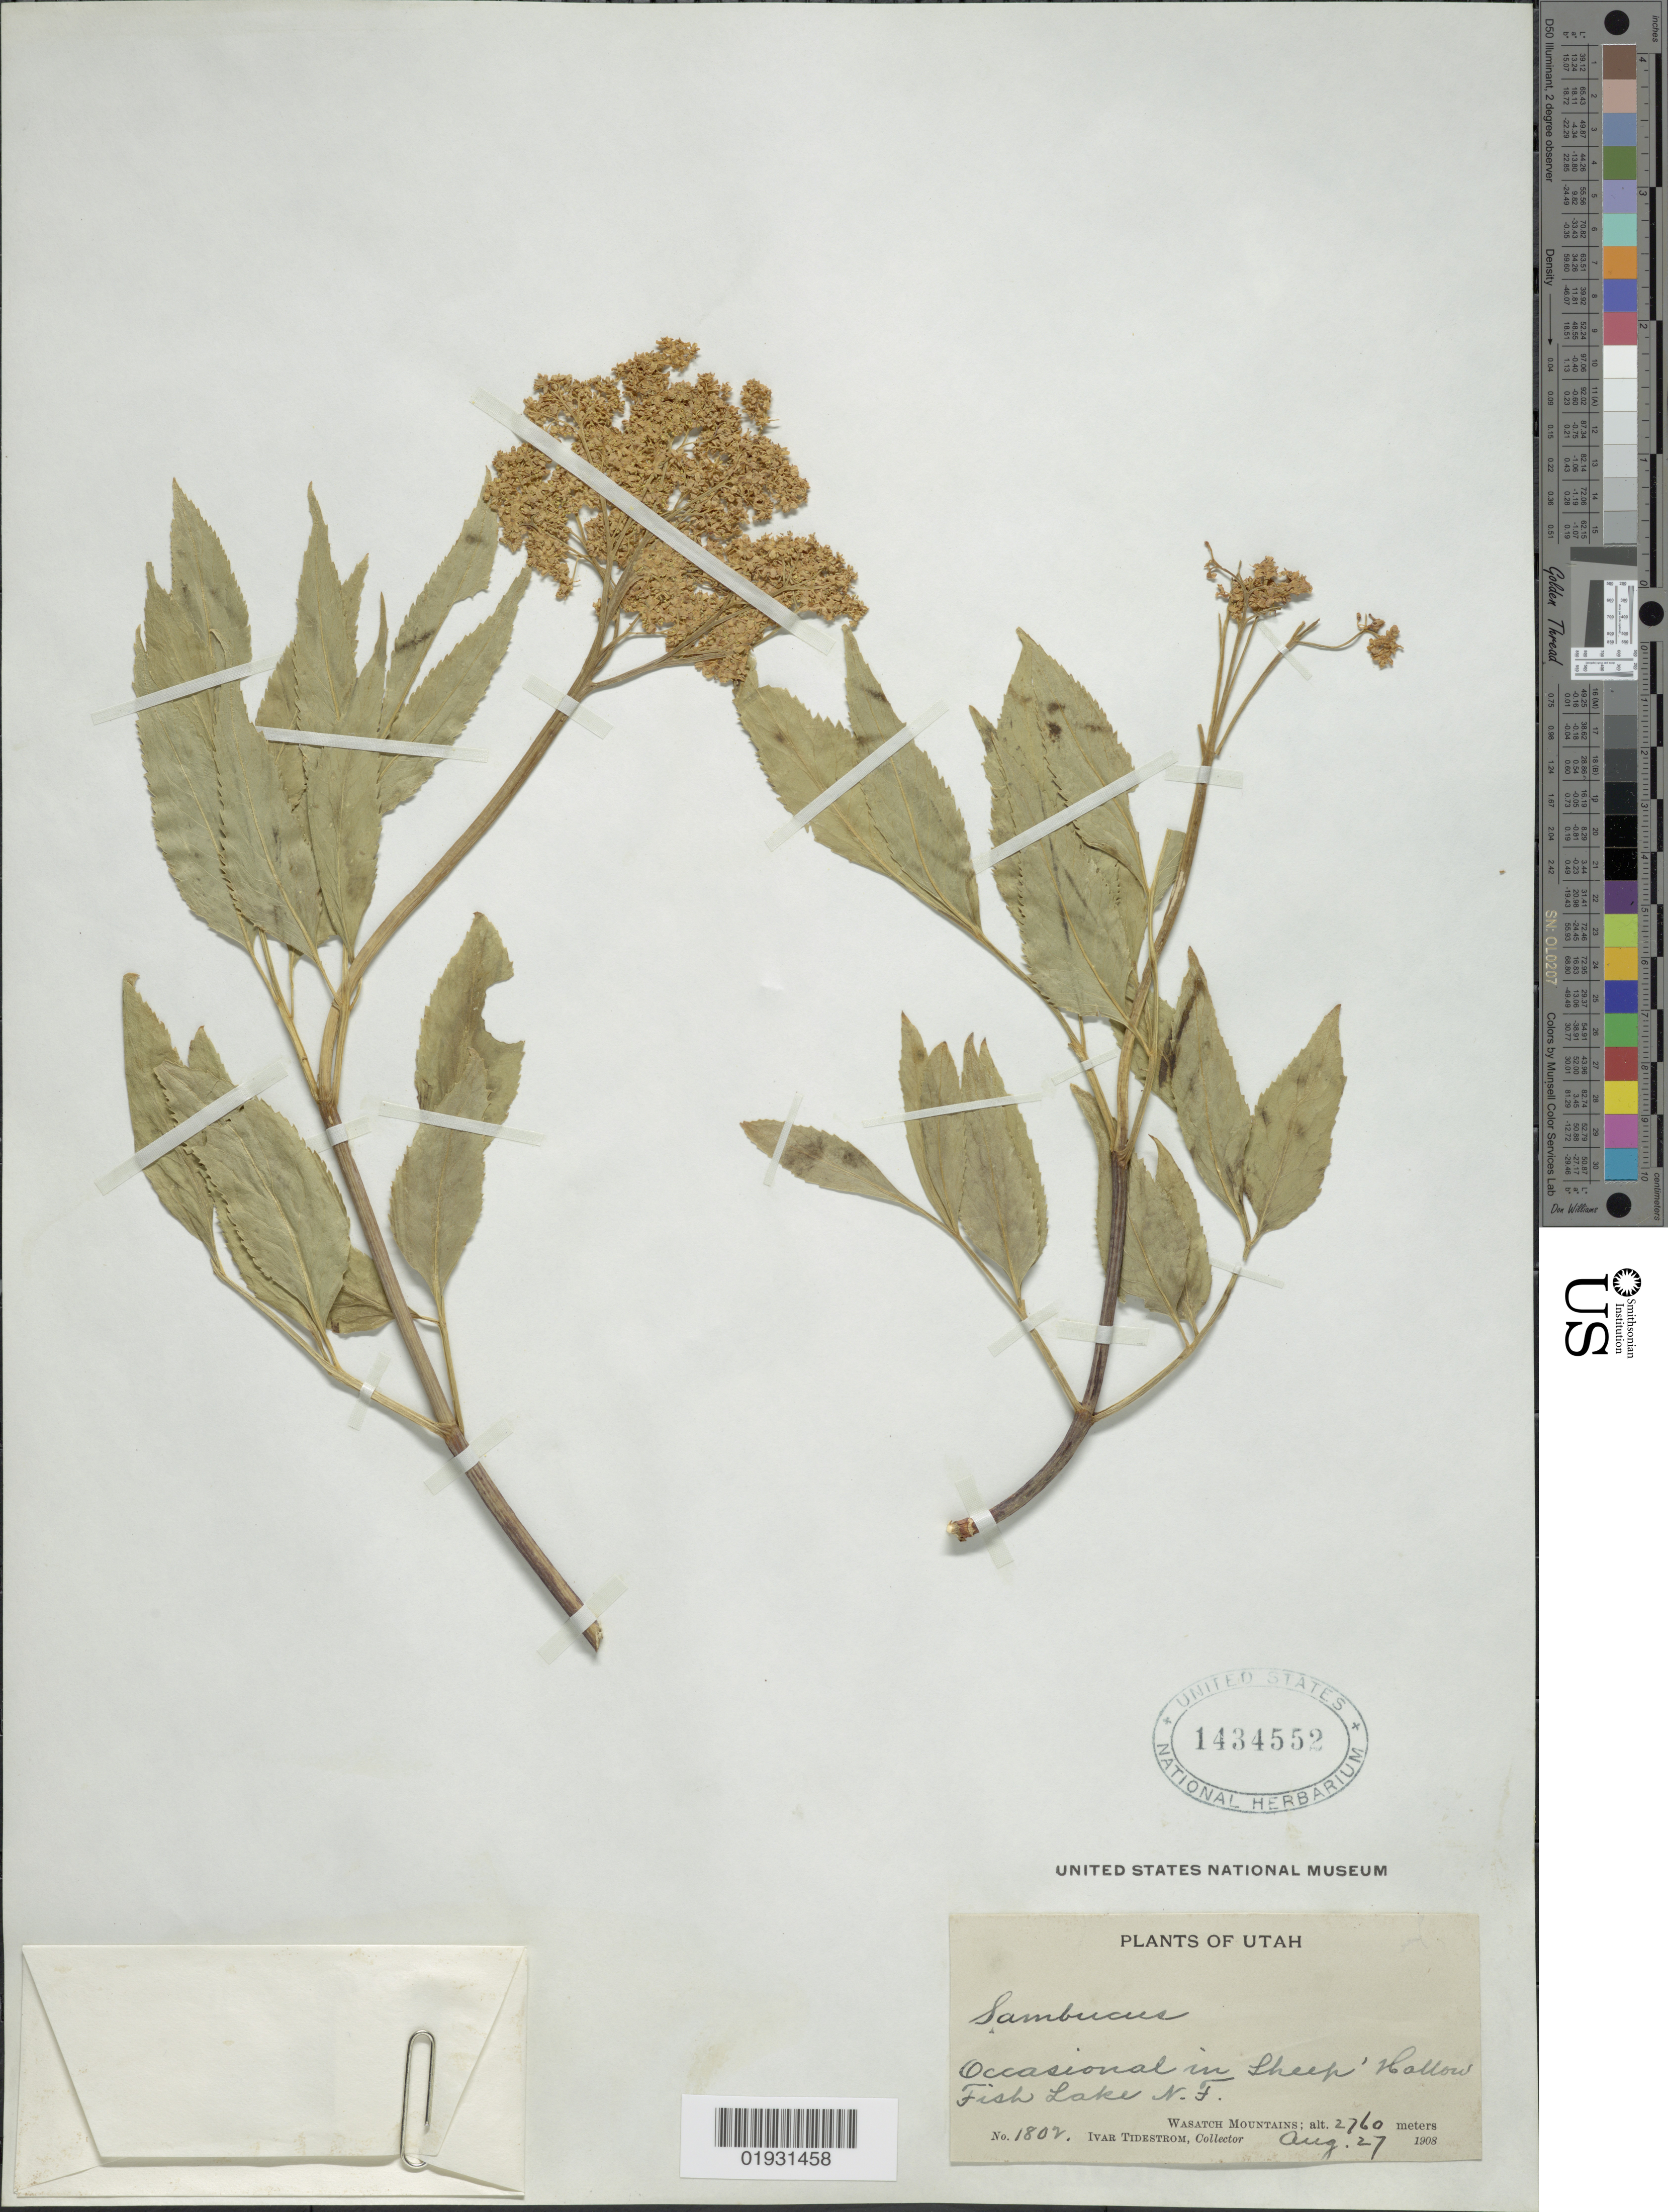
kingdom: Plantae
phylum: Tracheophyta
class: Magnoliopsida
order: Dipsacales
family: Viburnaceae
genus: Sambucus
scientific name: Sambucus sp.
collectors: I. F. Tidestrom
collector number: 1802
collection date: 1908-08-27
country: United States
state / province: Utah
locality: Occasional in Sheep'shallow Fish Lake N.F. Wasatch Mountains.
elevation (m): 2760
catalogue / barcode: US 1434552